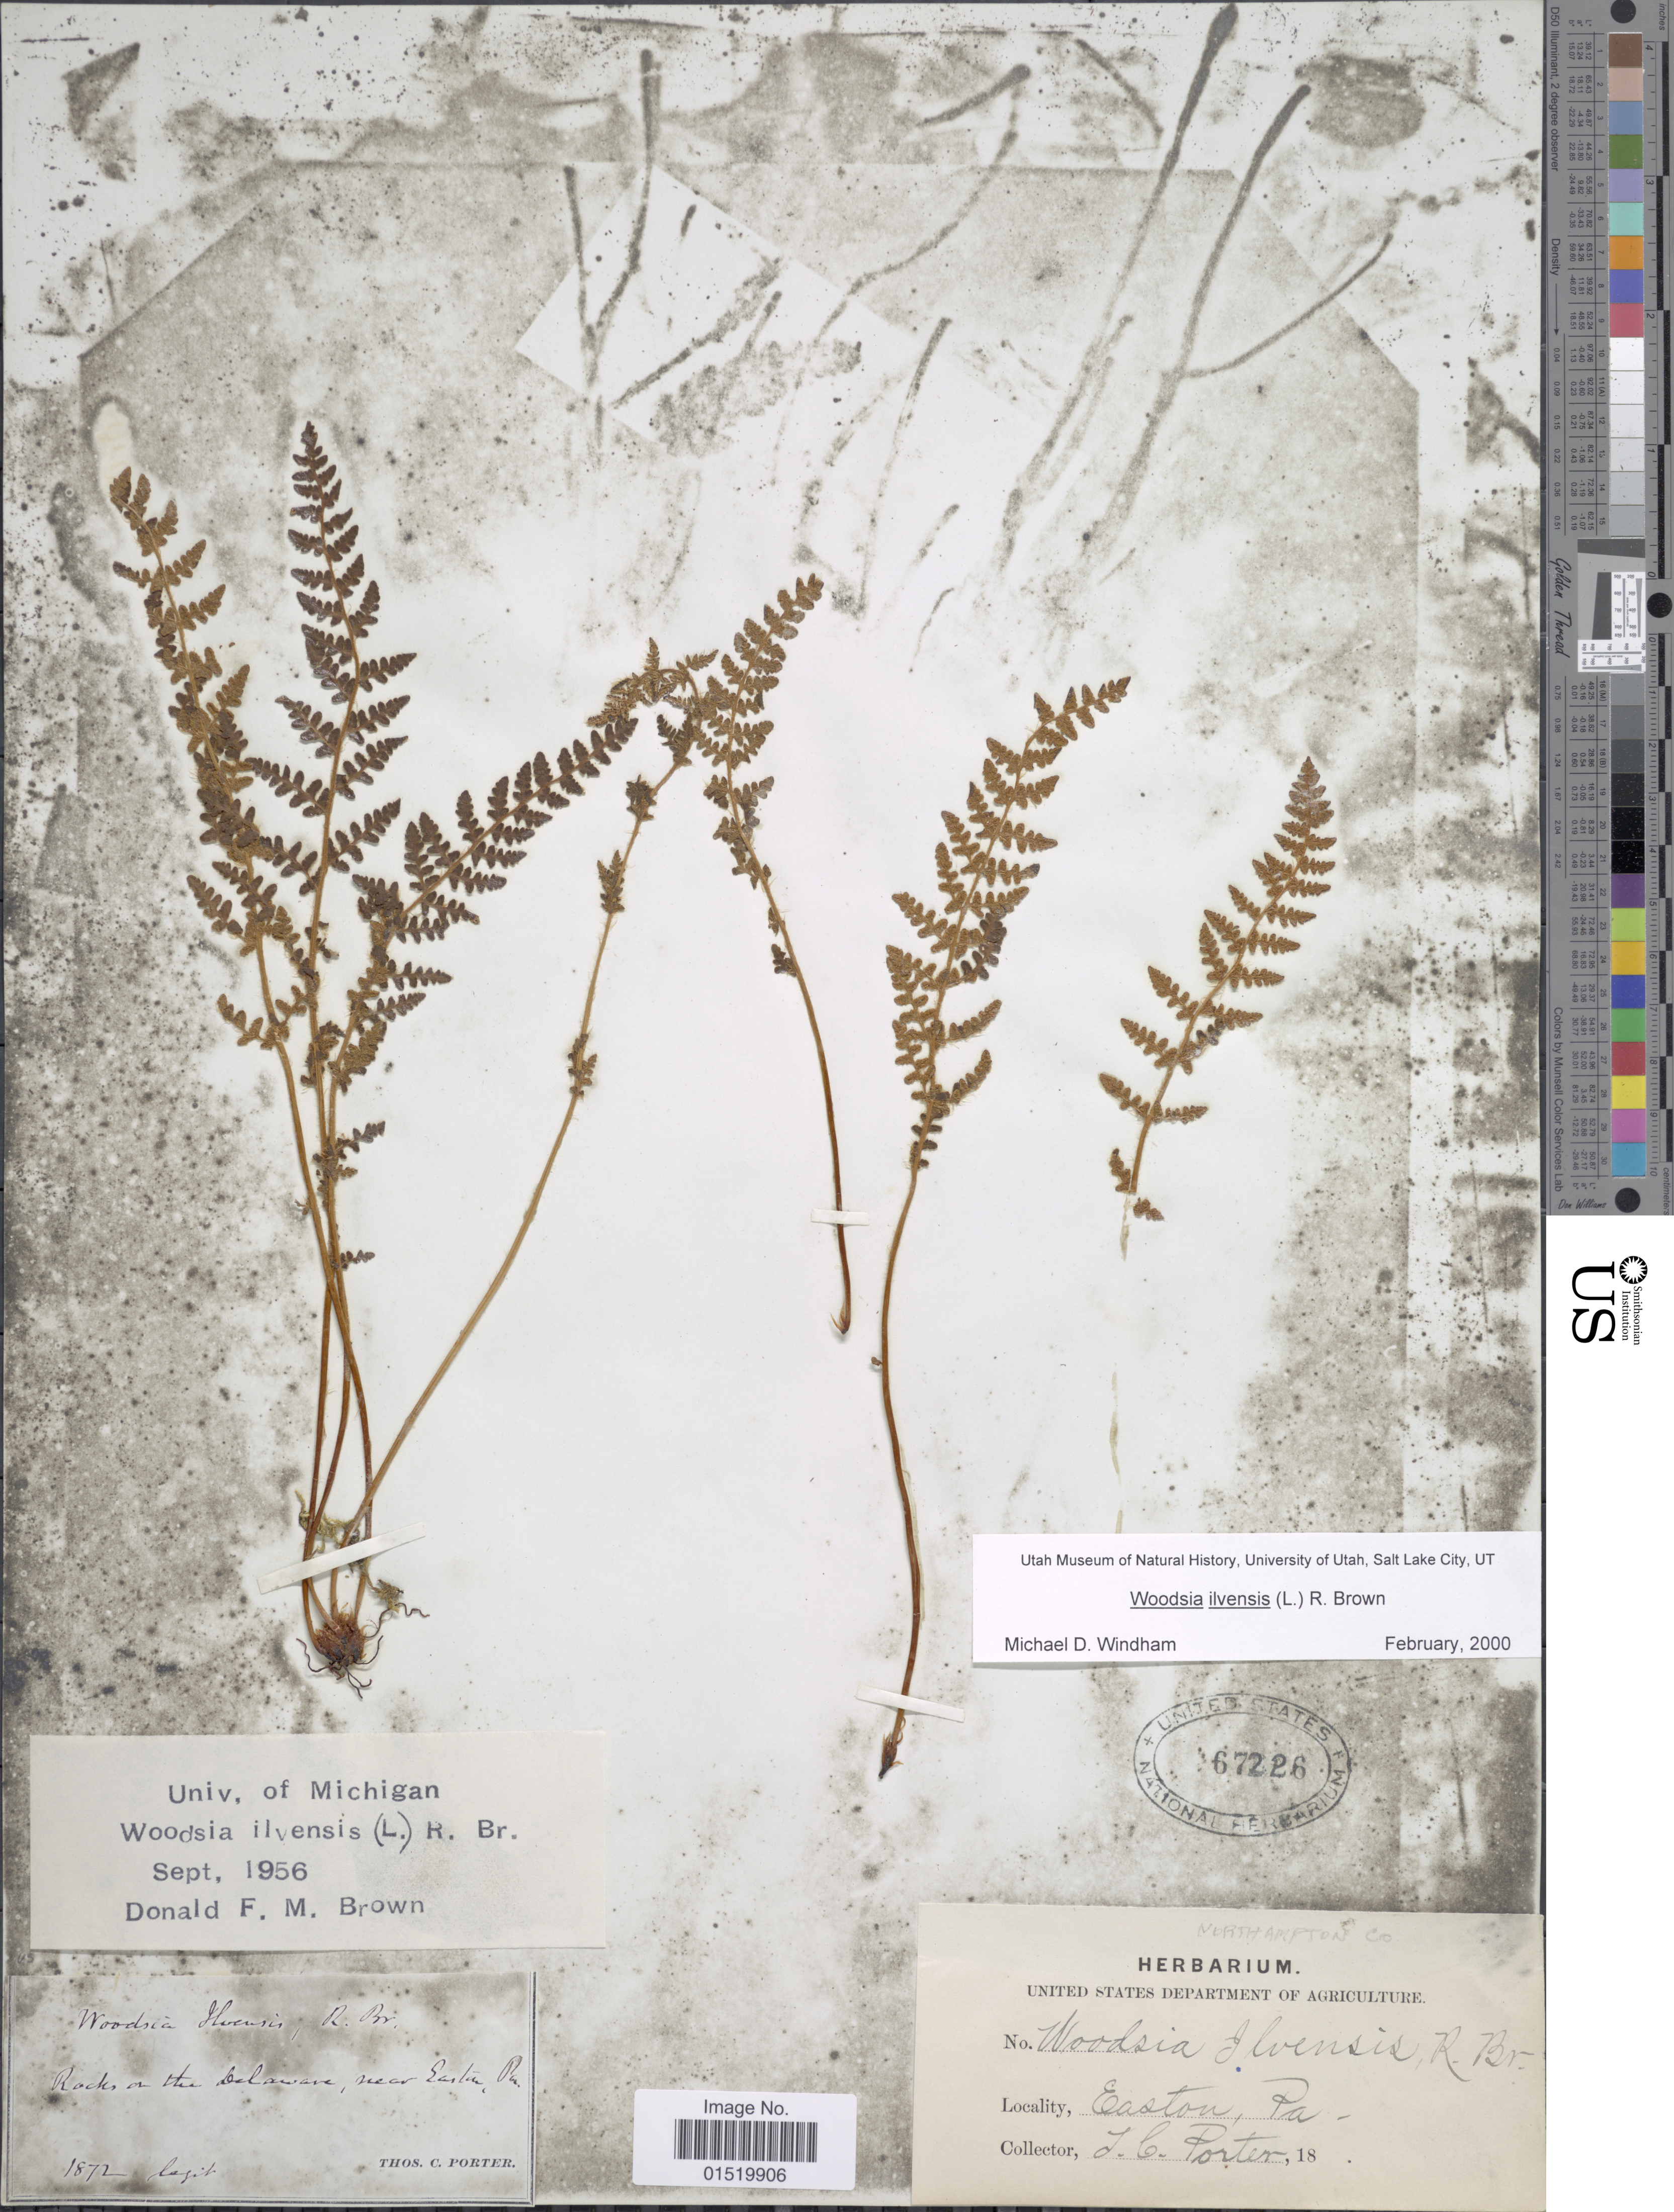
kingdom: Plantae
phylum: Tracheophyta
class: Polypodiopsida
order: Polypodiales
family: Woodsiaceae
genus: Woodsia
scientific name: Woodsia ilvensis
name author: (L.) R. Br.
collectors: T. C. Porter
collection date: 1872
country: United States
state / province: Delaware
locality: Rocks on the Delaware, near Easton, Pa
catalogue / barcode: US 67226